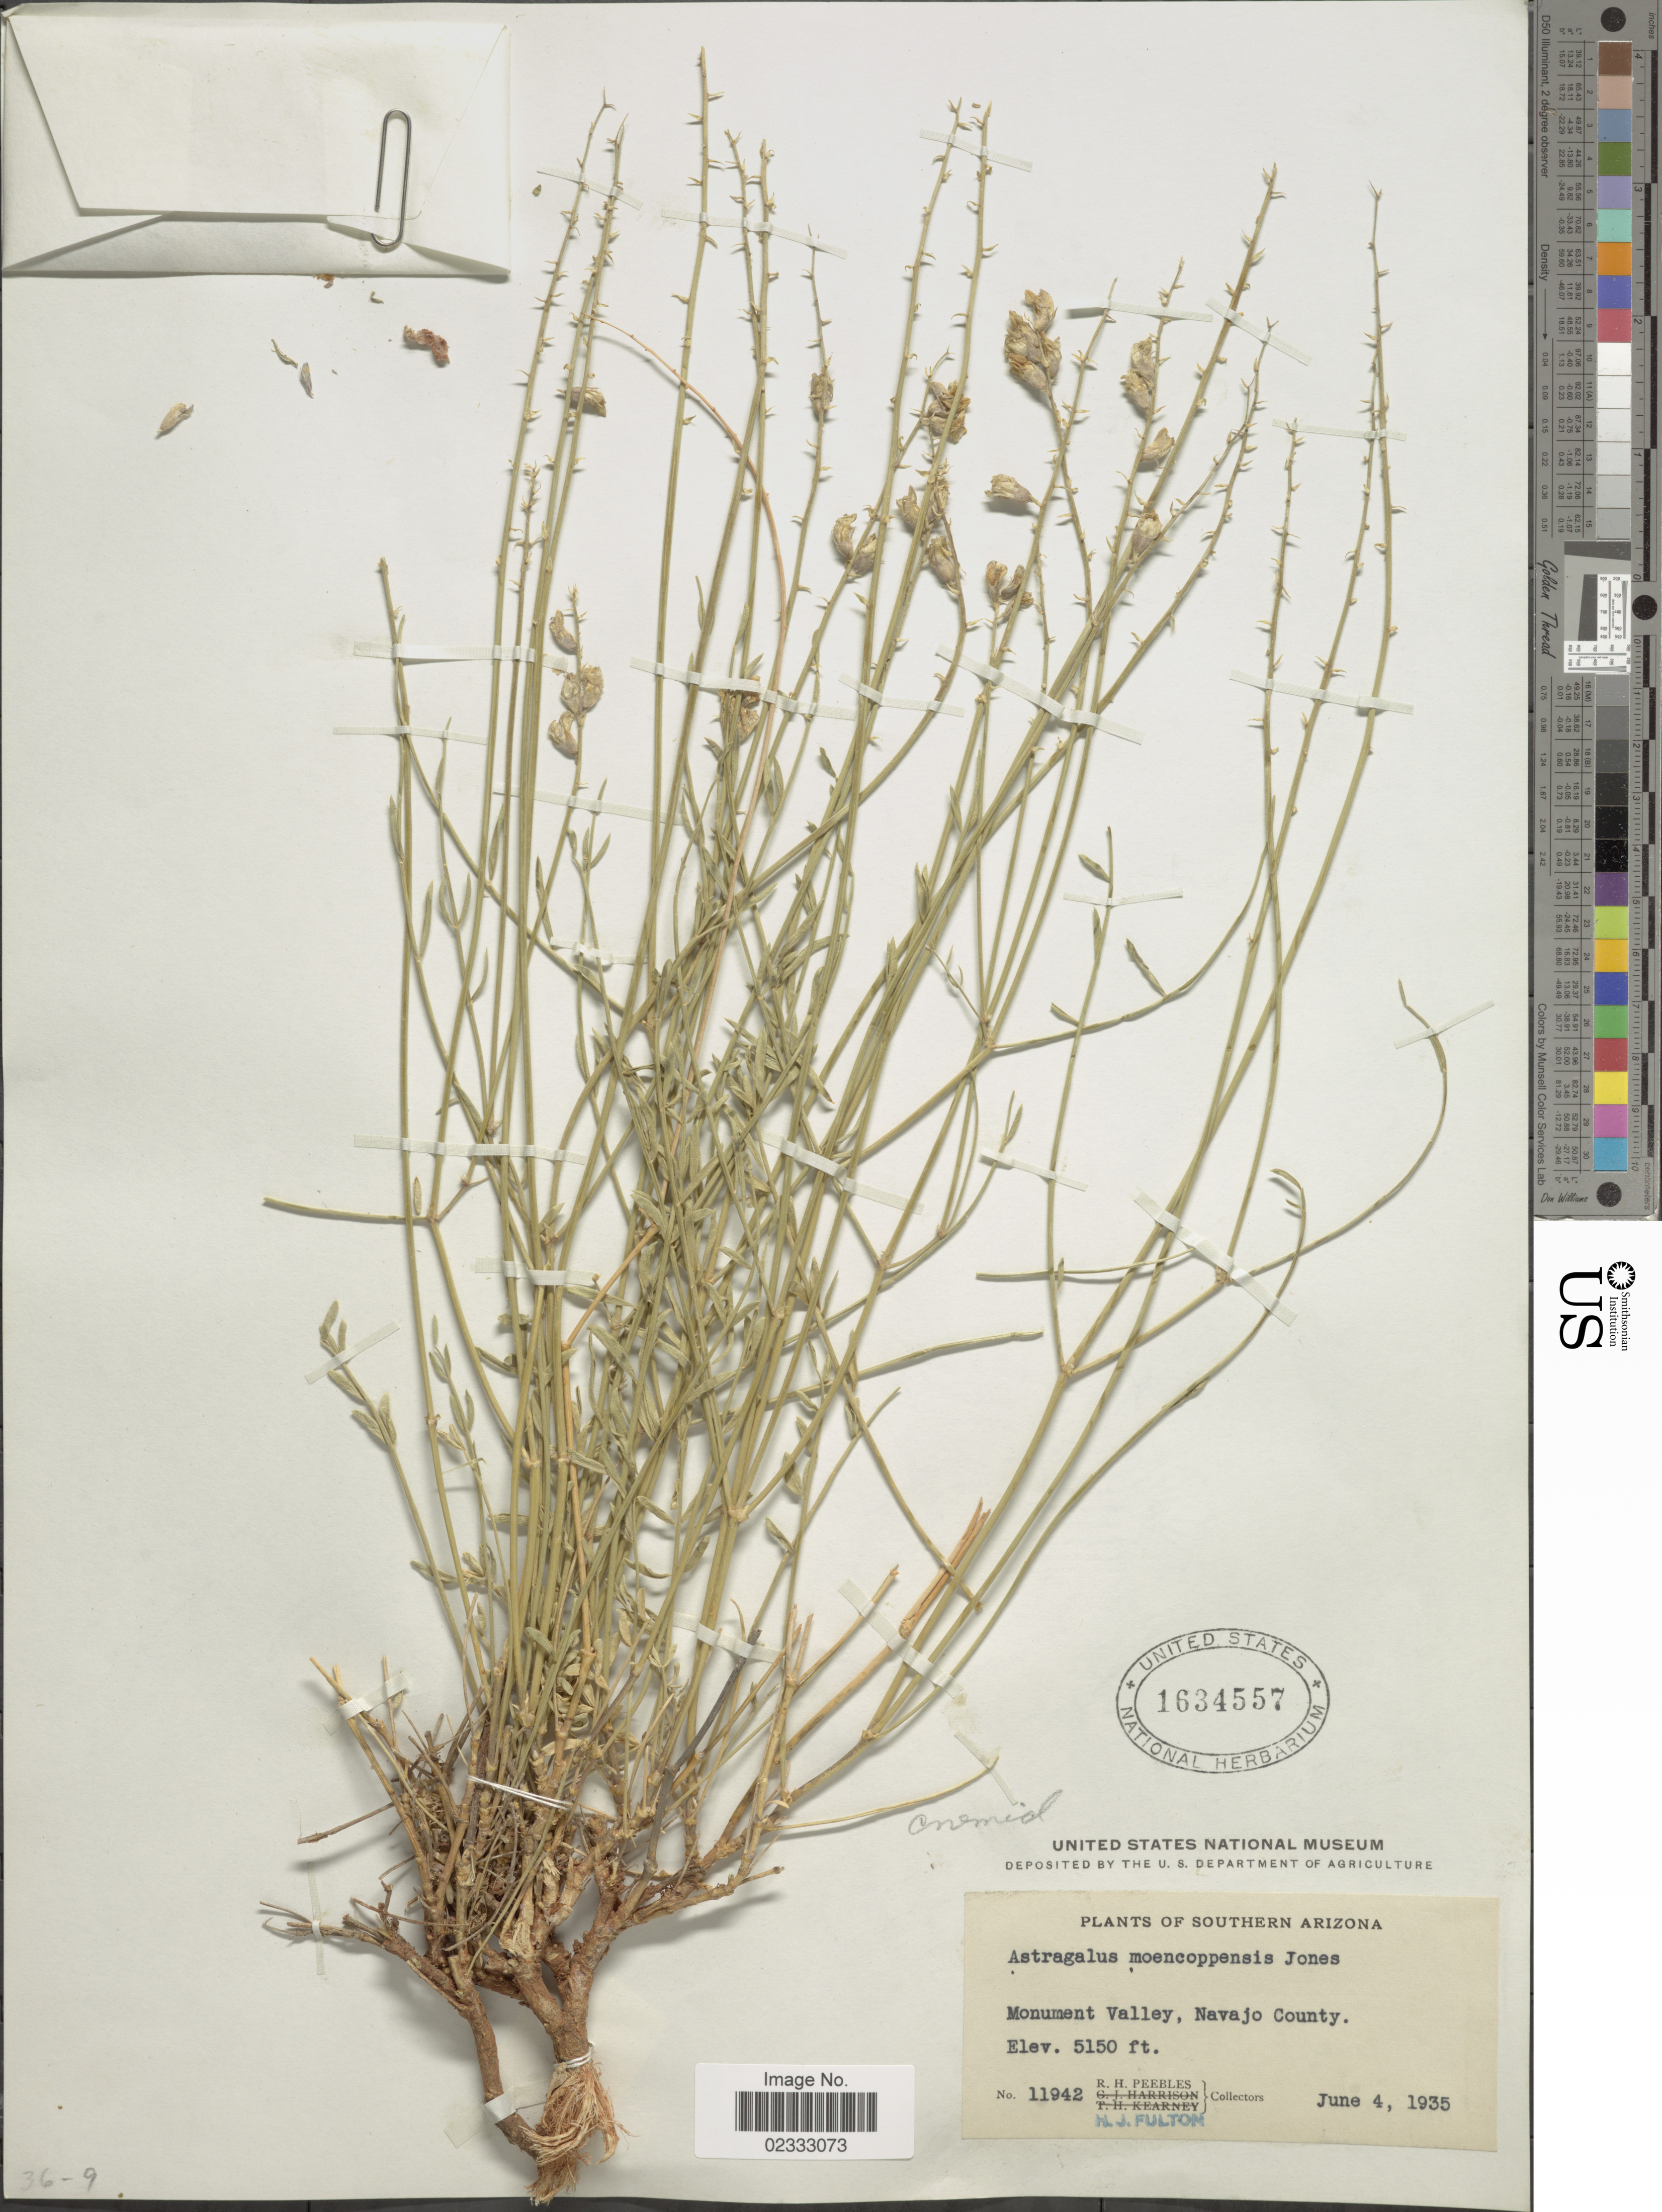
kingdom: Plantae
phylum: Tracheophyta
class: Magnoliopsida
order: Fabales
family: Fabaceae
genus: Astragalus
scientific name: Astragalus moencoppensis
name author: M.E. Jones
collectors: R. H. Peebles & H. Fulton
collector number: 11942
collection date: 1935-06-04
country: United States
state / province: Arizona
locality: Southern Arizona, Monument Valley, Navajo County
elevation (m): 1570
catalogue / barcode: US 1634557